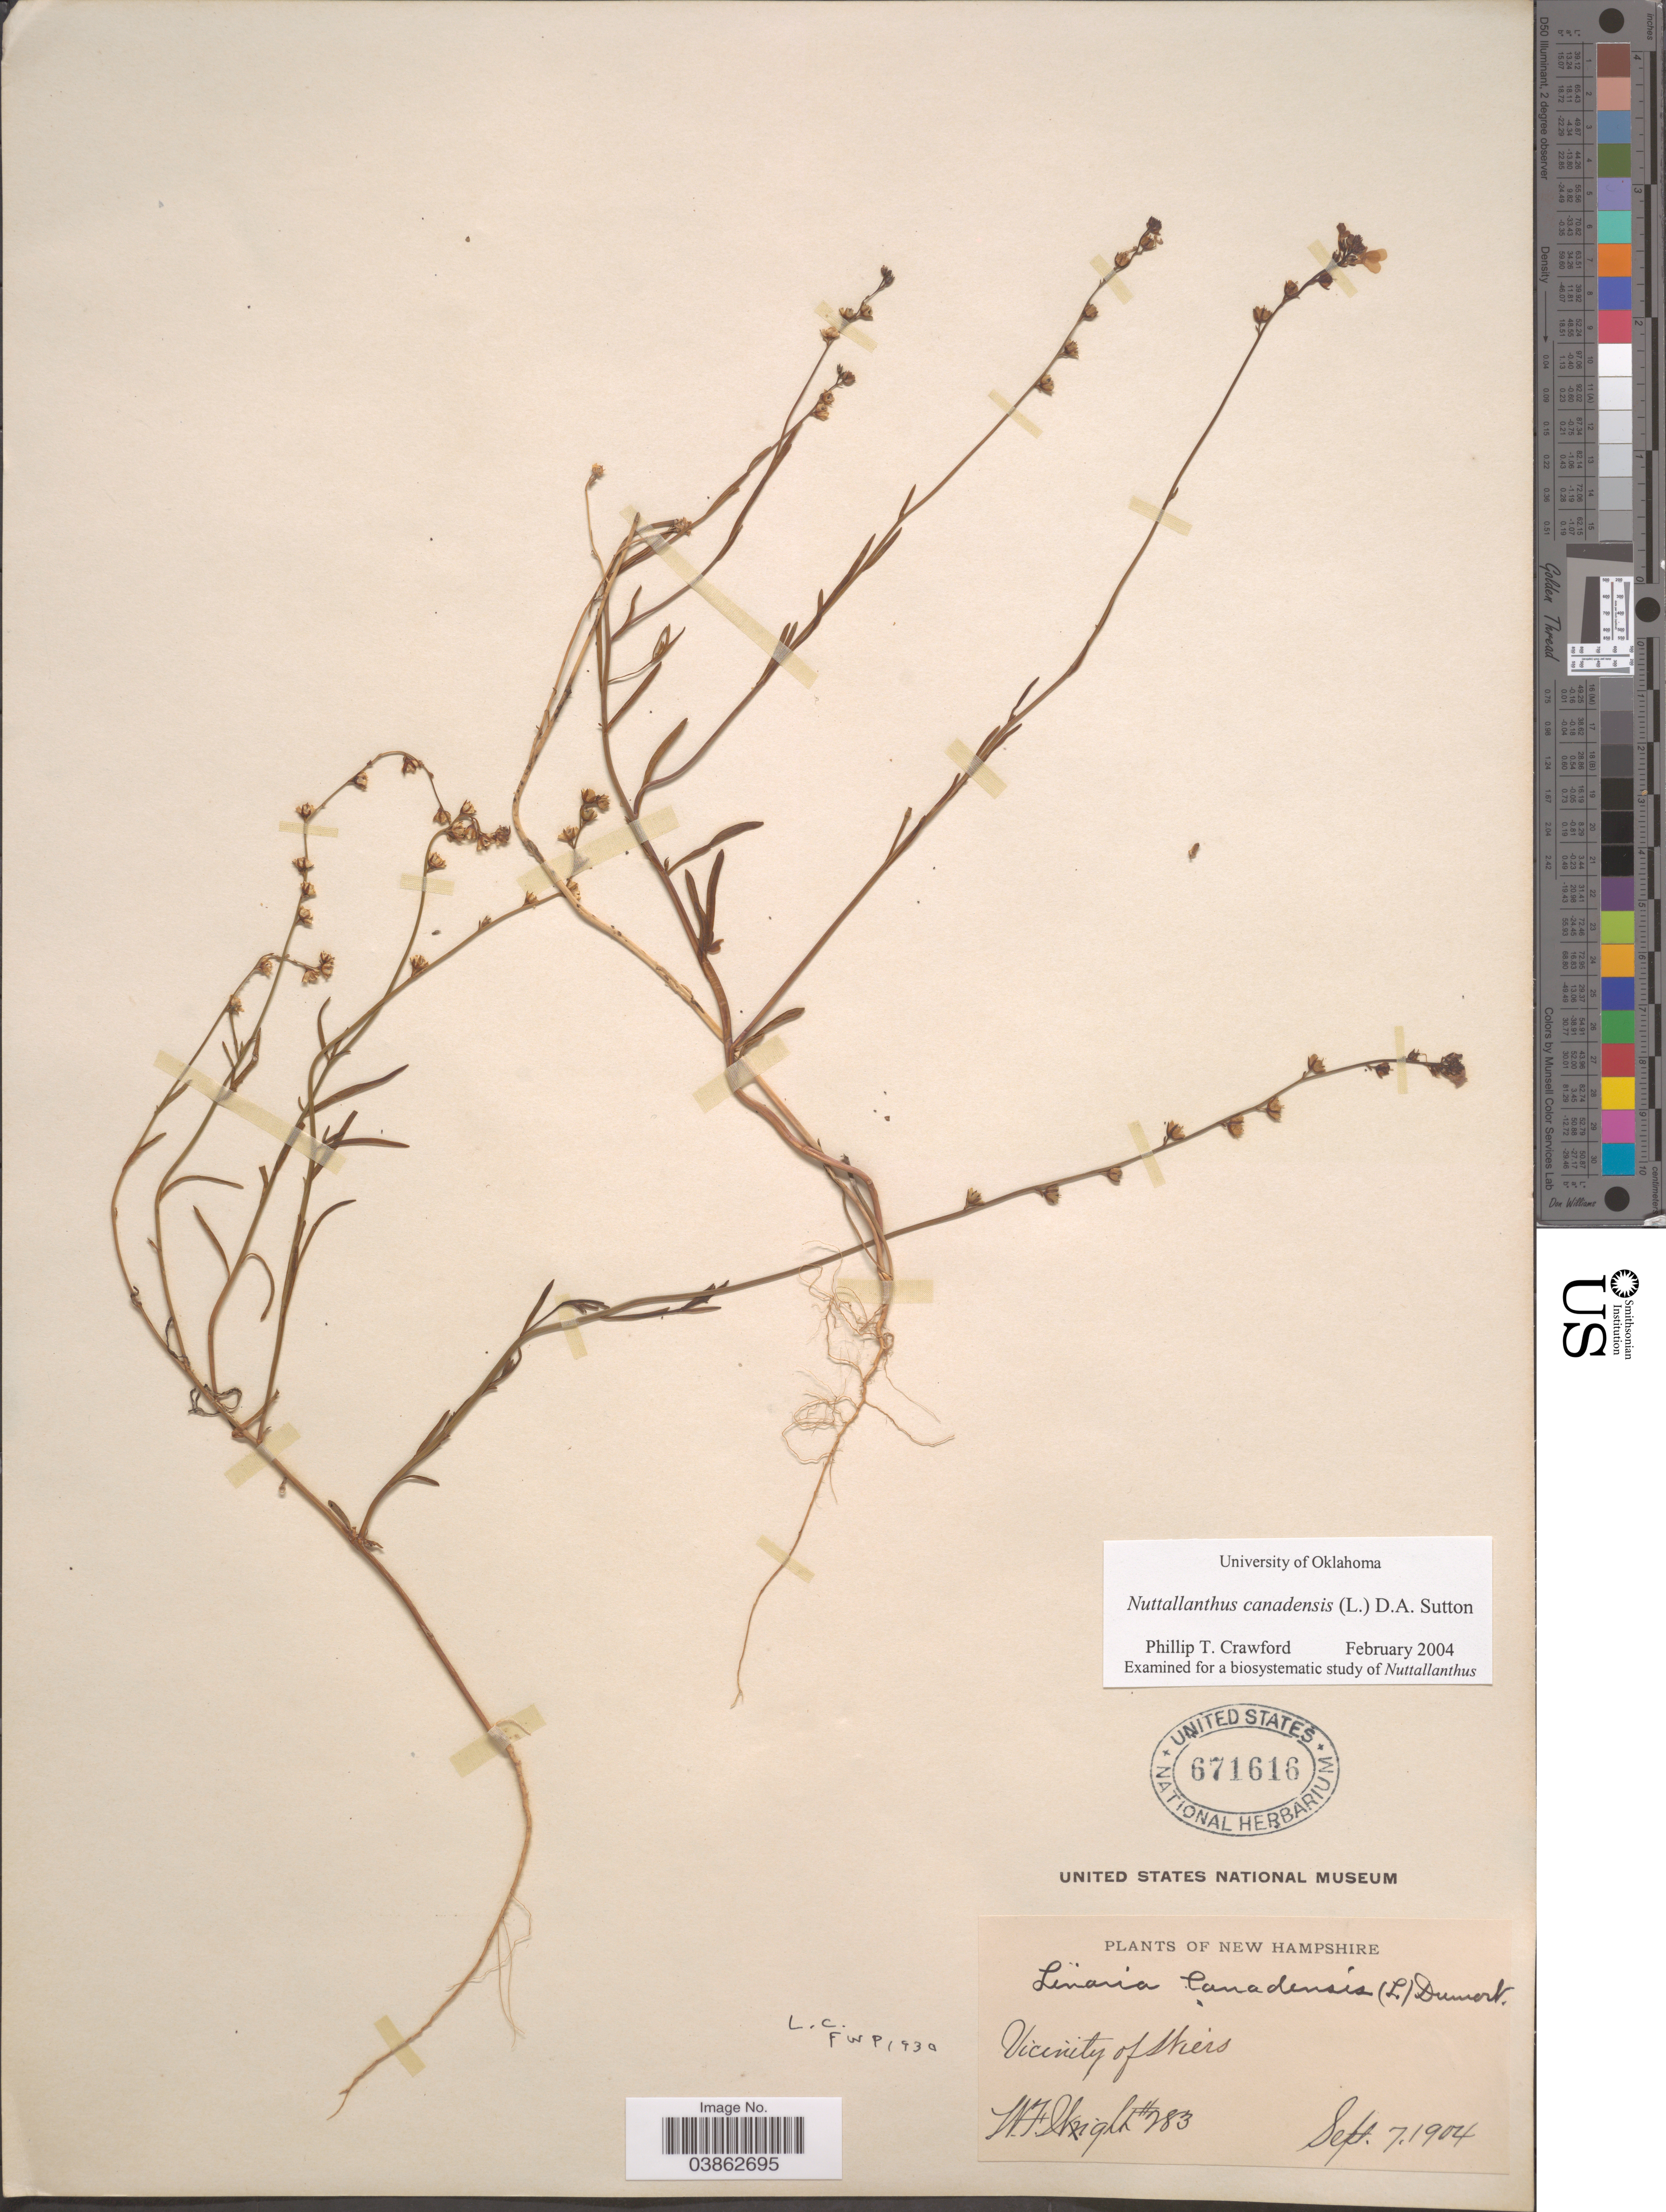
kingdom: Plantae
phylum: Tracheophyta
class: Magnoliopsida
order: Lamiales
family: Plantaginaceae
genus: Linaria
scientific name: Linaria canadensis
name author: (L.) Dum. Cours.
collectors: W. F. Wright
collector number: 283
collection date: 1904-09-07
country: United States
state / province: New Hampshire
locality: Vicinity of Wiers.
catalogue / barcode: US 671616